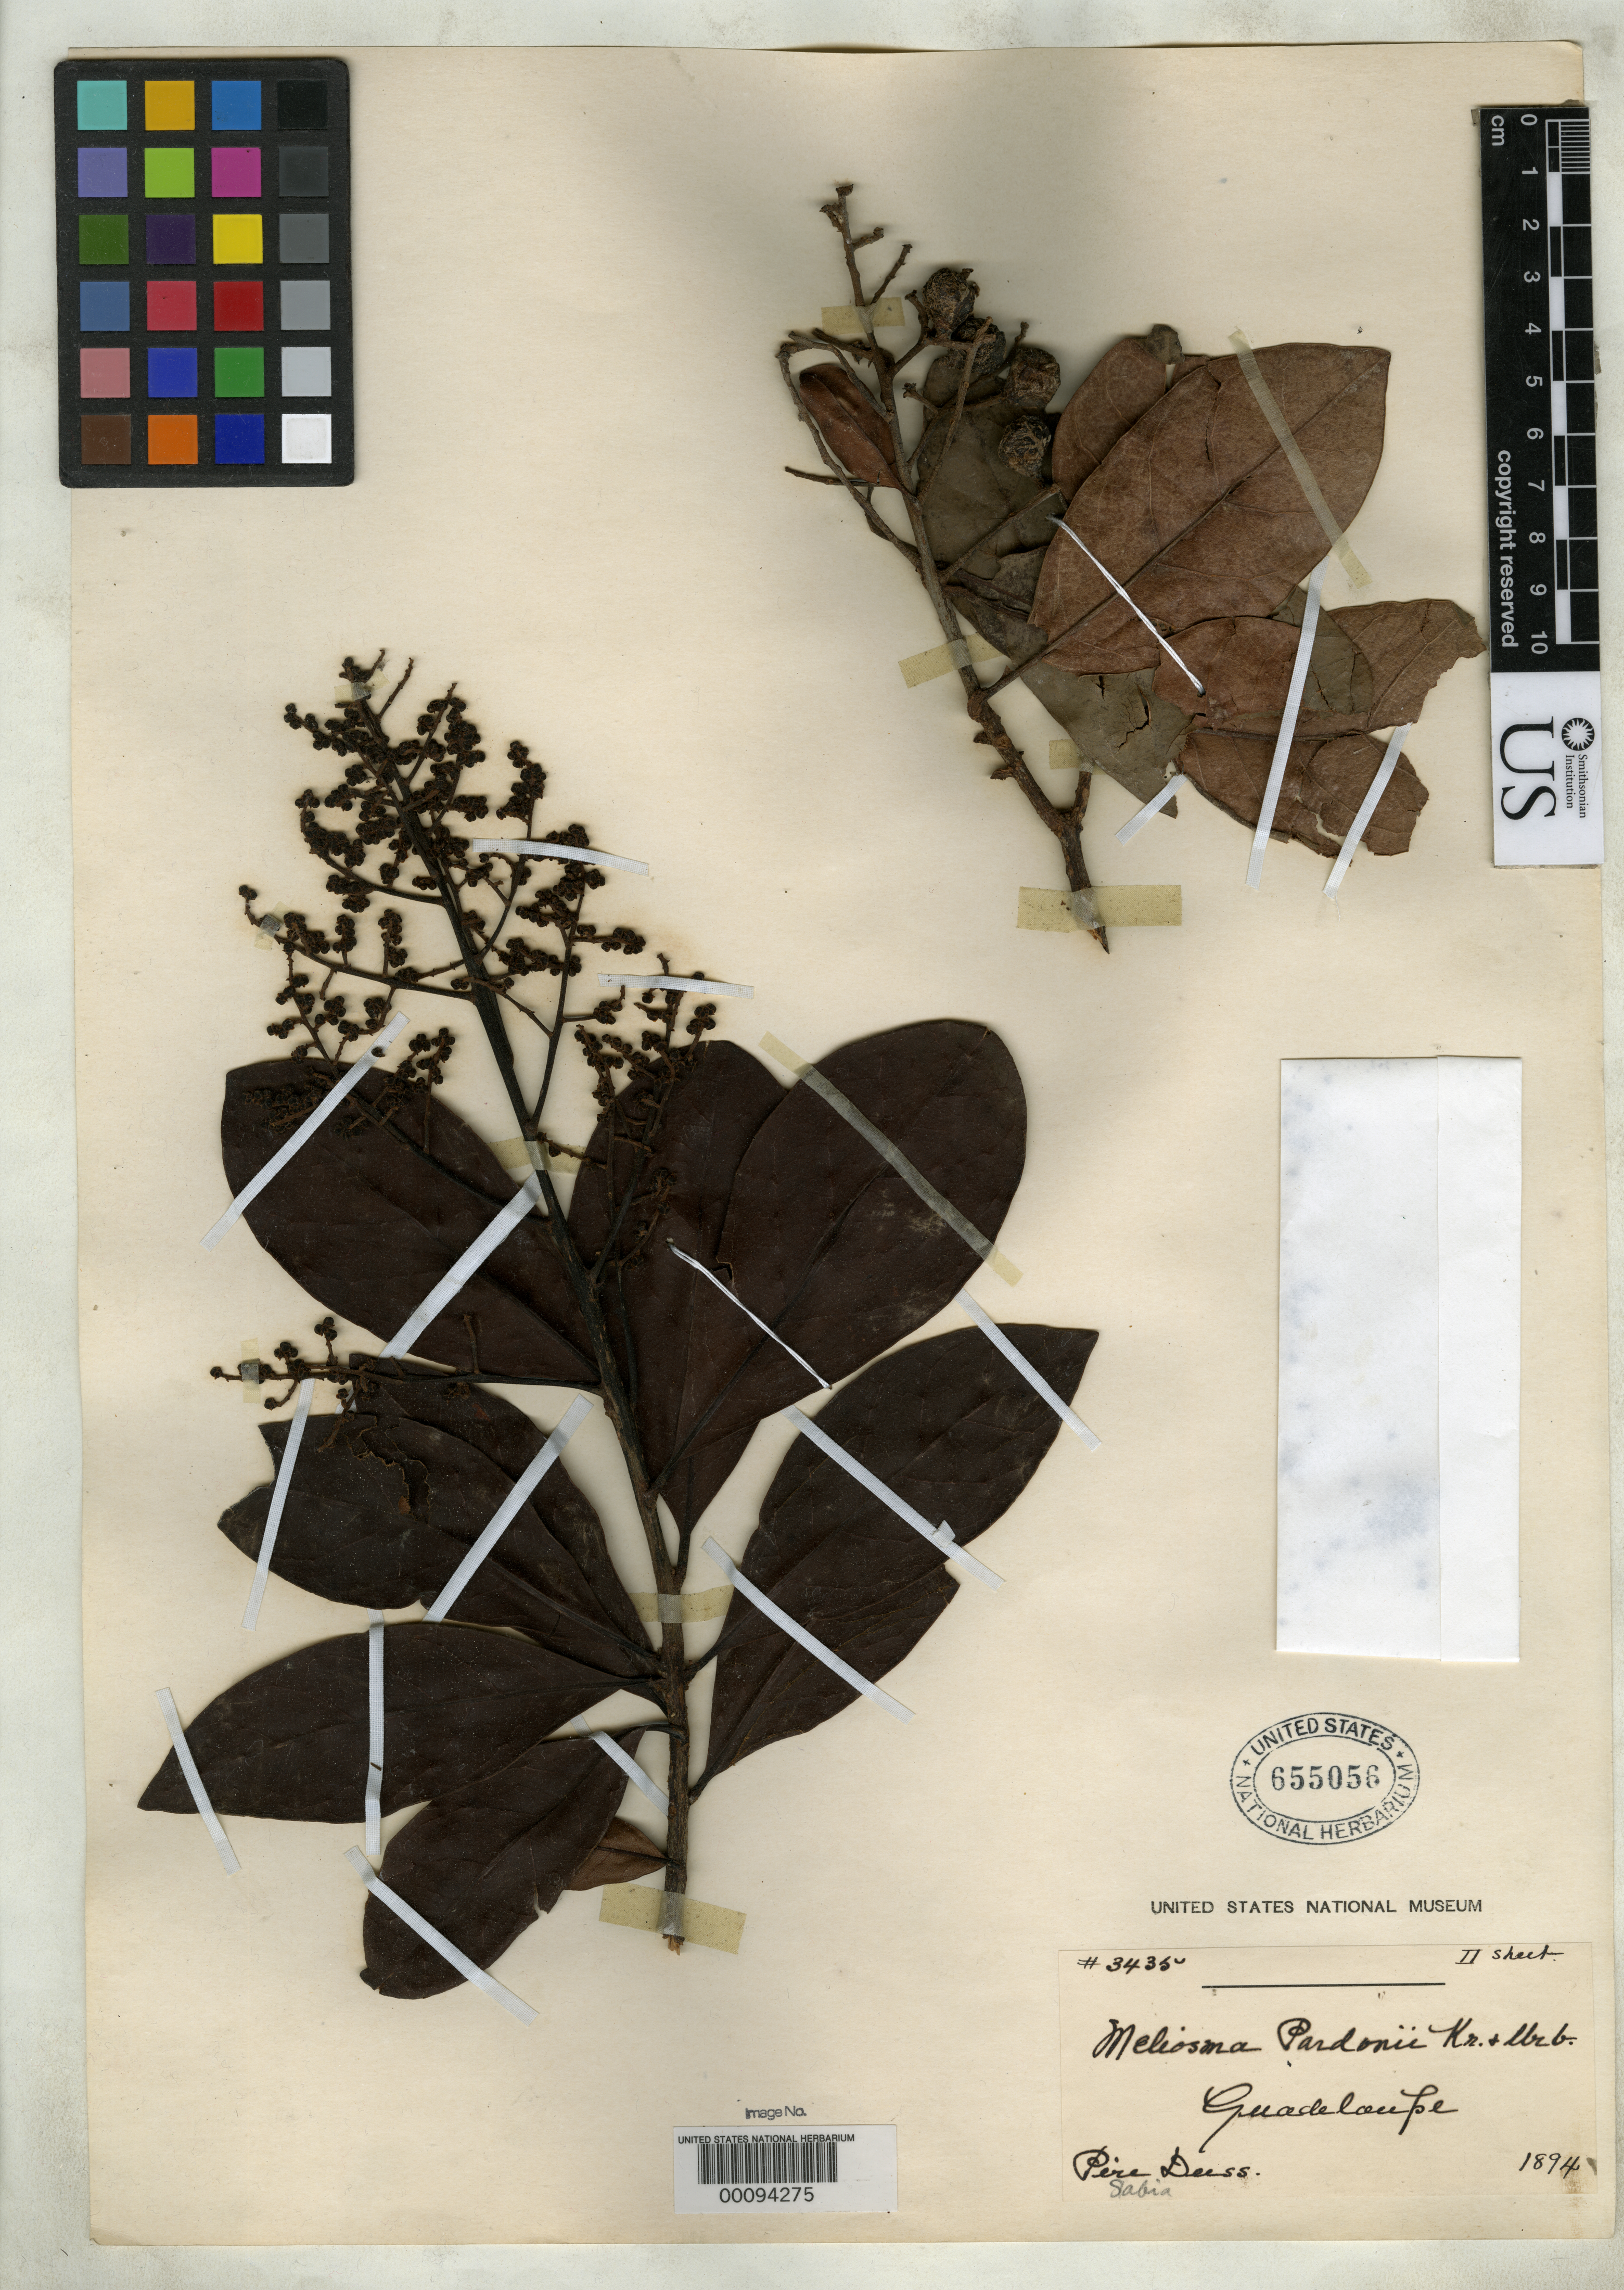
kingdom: Plantae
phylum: Tracheophyta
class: Magnoliopsida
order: Proteales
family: Sabiaceae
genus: Meliosma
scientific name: Meliosma pardonii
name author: Krug & Urb.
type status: Type Fragment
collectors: Père Duss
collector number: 3435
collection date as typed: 1894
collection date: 1894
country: Guadeloupe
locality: Bains-jaunes, du Matouba.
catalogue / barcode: US 655056